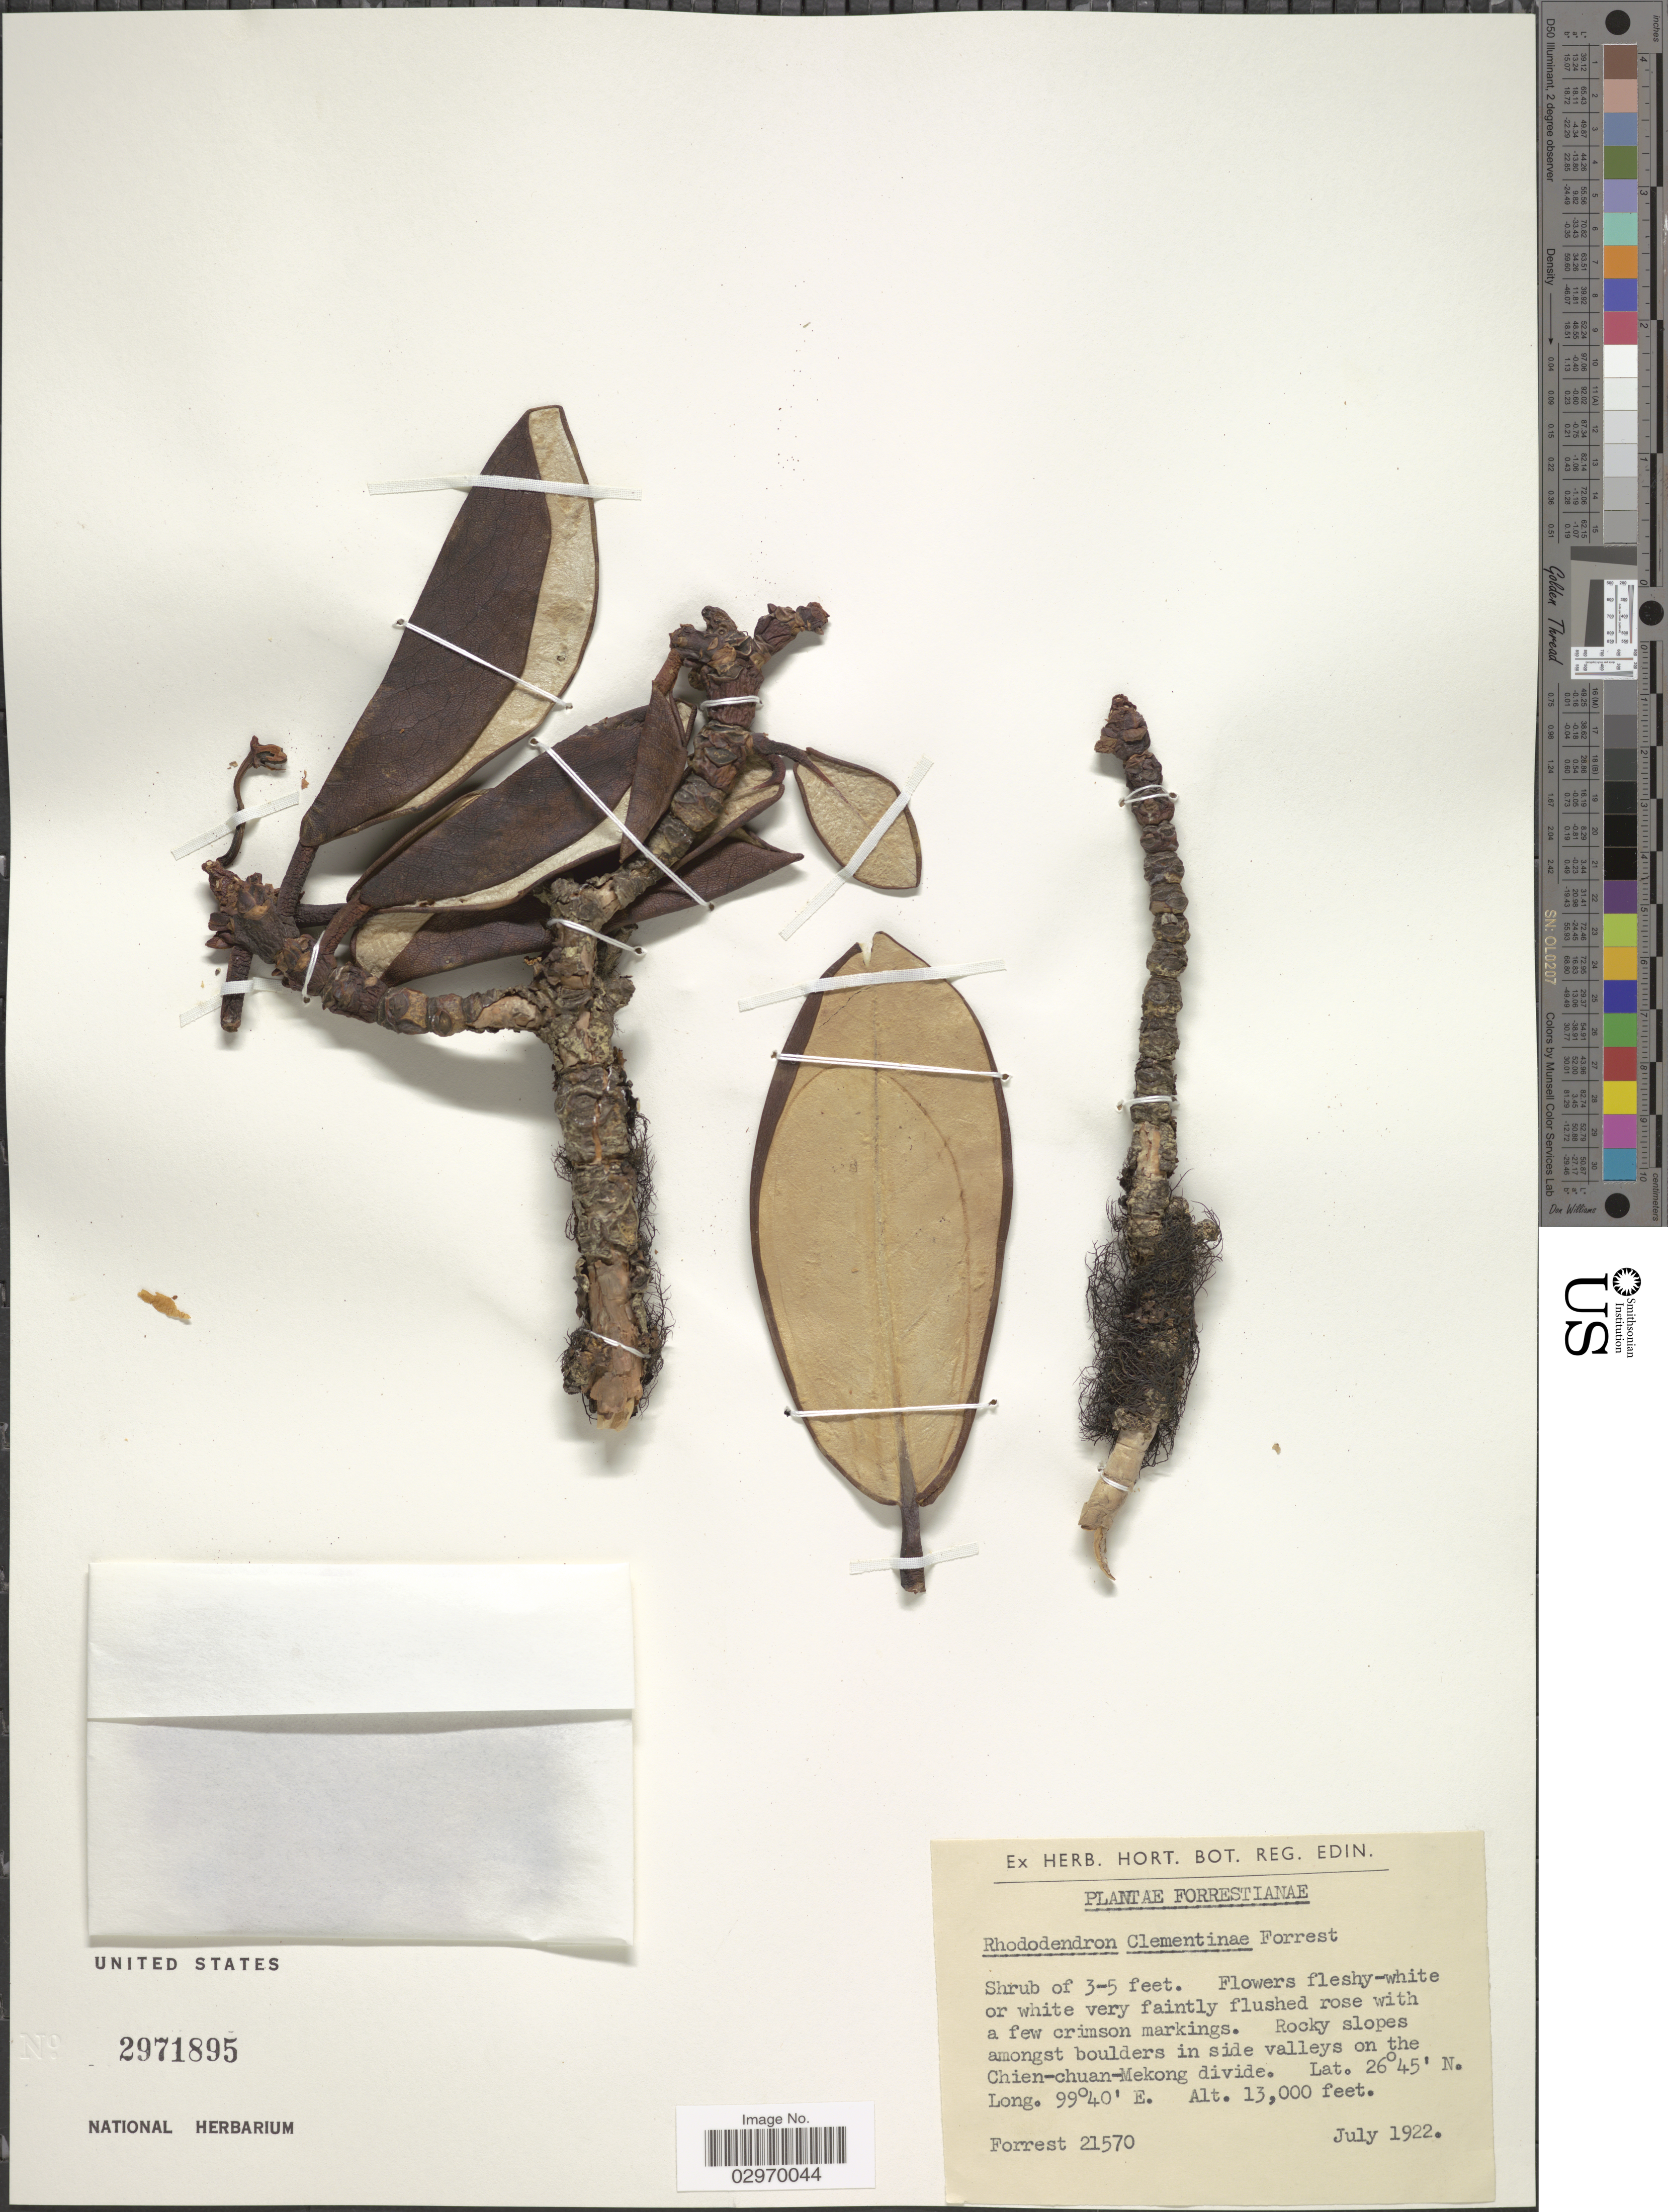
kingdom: Plantae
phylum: Tracheophyta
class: Magnoliopsida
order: Ericales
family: Ericaceae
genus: Rhododendron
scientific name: Rhododendron clementinae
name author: Forrest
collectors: -. Forrest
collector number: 21570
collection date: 1922-07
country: China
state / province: Yunnan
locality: Rocky slopes amongst boulders in side valleys on the Chien-Chuan-Mekong divide.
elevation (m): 3962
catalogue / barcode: US 2971895